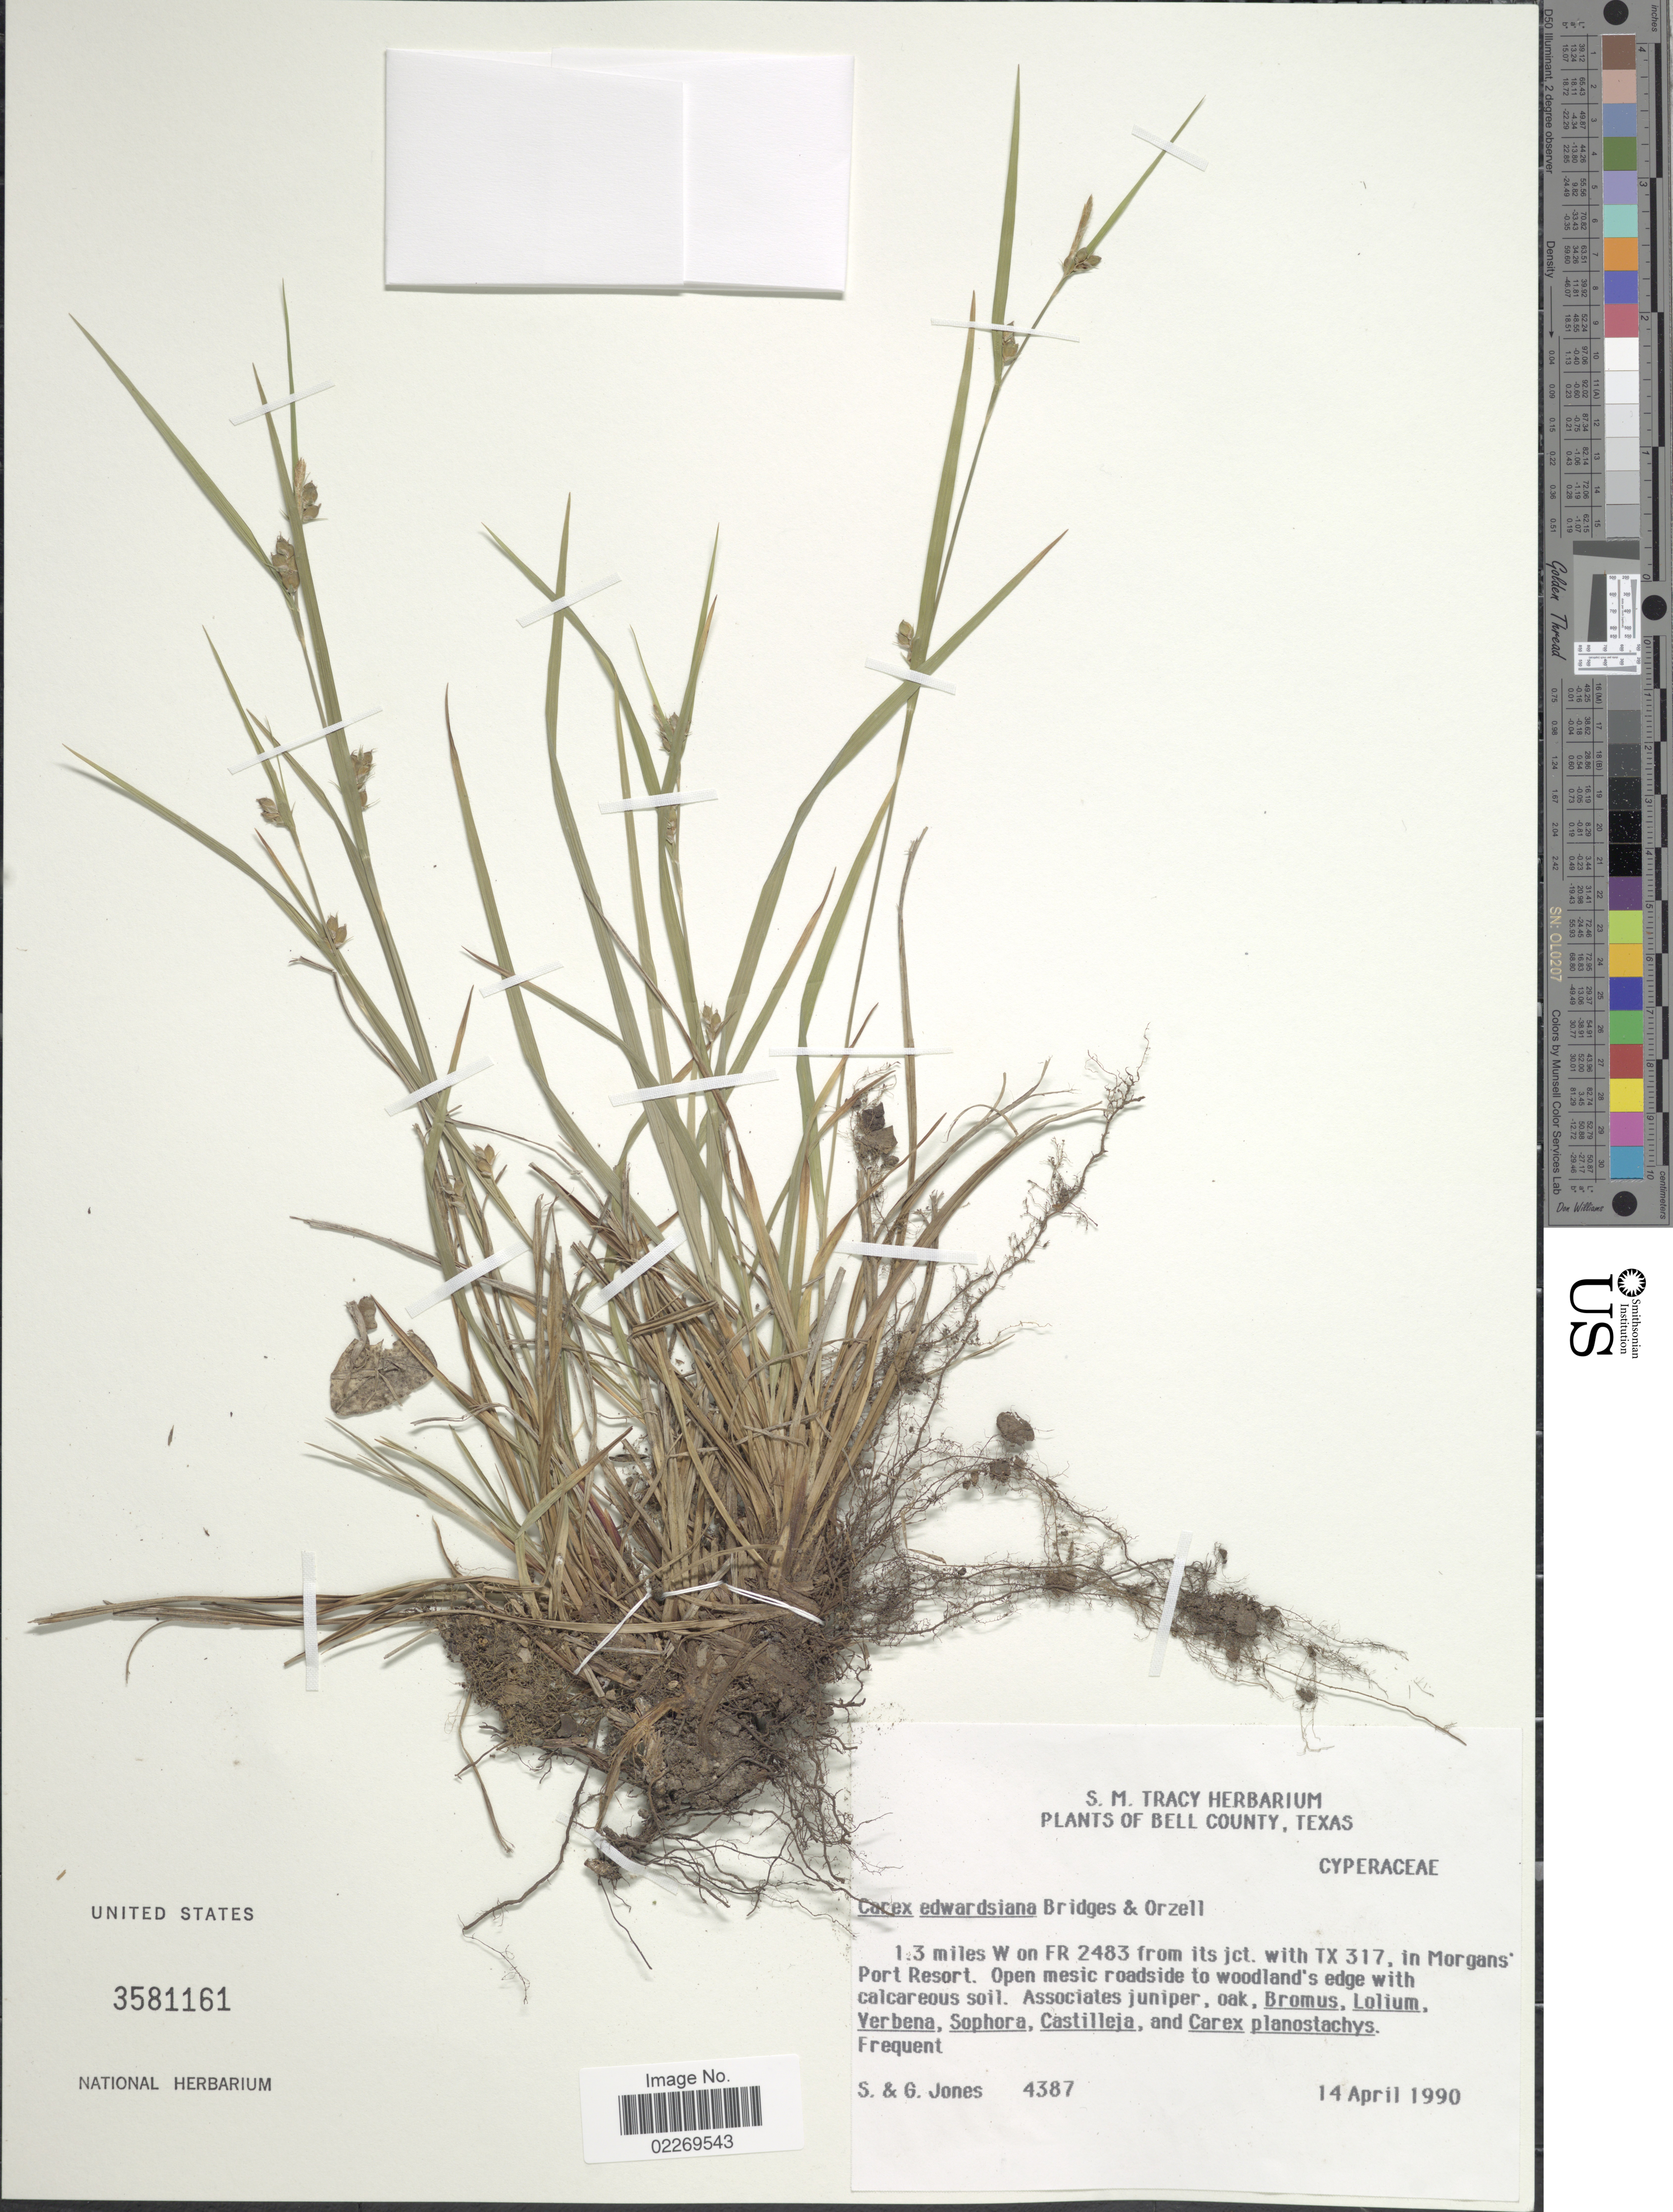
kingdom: Plantae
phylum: Tracheophyta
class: Liliopsida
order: Poales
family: Cyperaceae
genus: Carex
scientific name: Carex edwardsiana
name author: E.L. Bridges & Orzell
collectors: S. Jones & G. Jones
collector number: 4387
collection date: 1990-04-14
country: United States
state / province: Texas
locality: Bell County. 1.3 miles W on FR 2483 from its jct. with TX 317, In Morgans Port Resort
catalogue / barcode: US 3581161